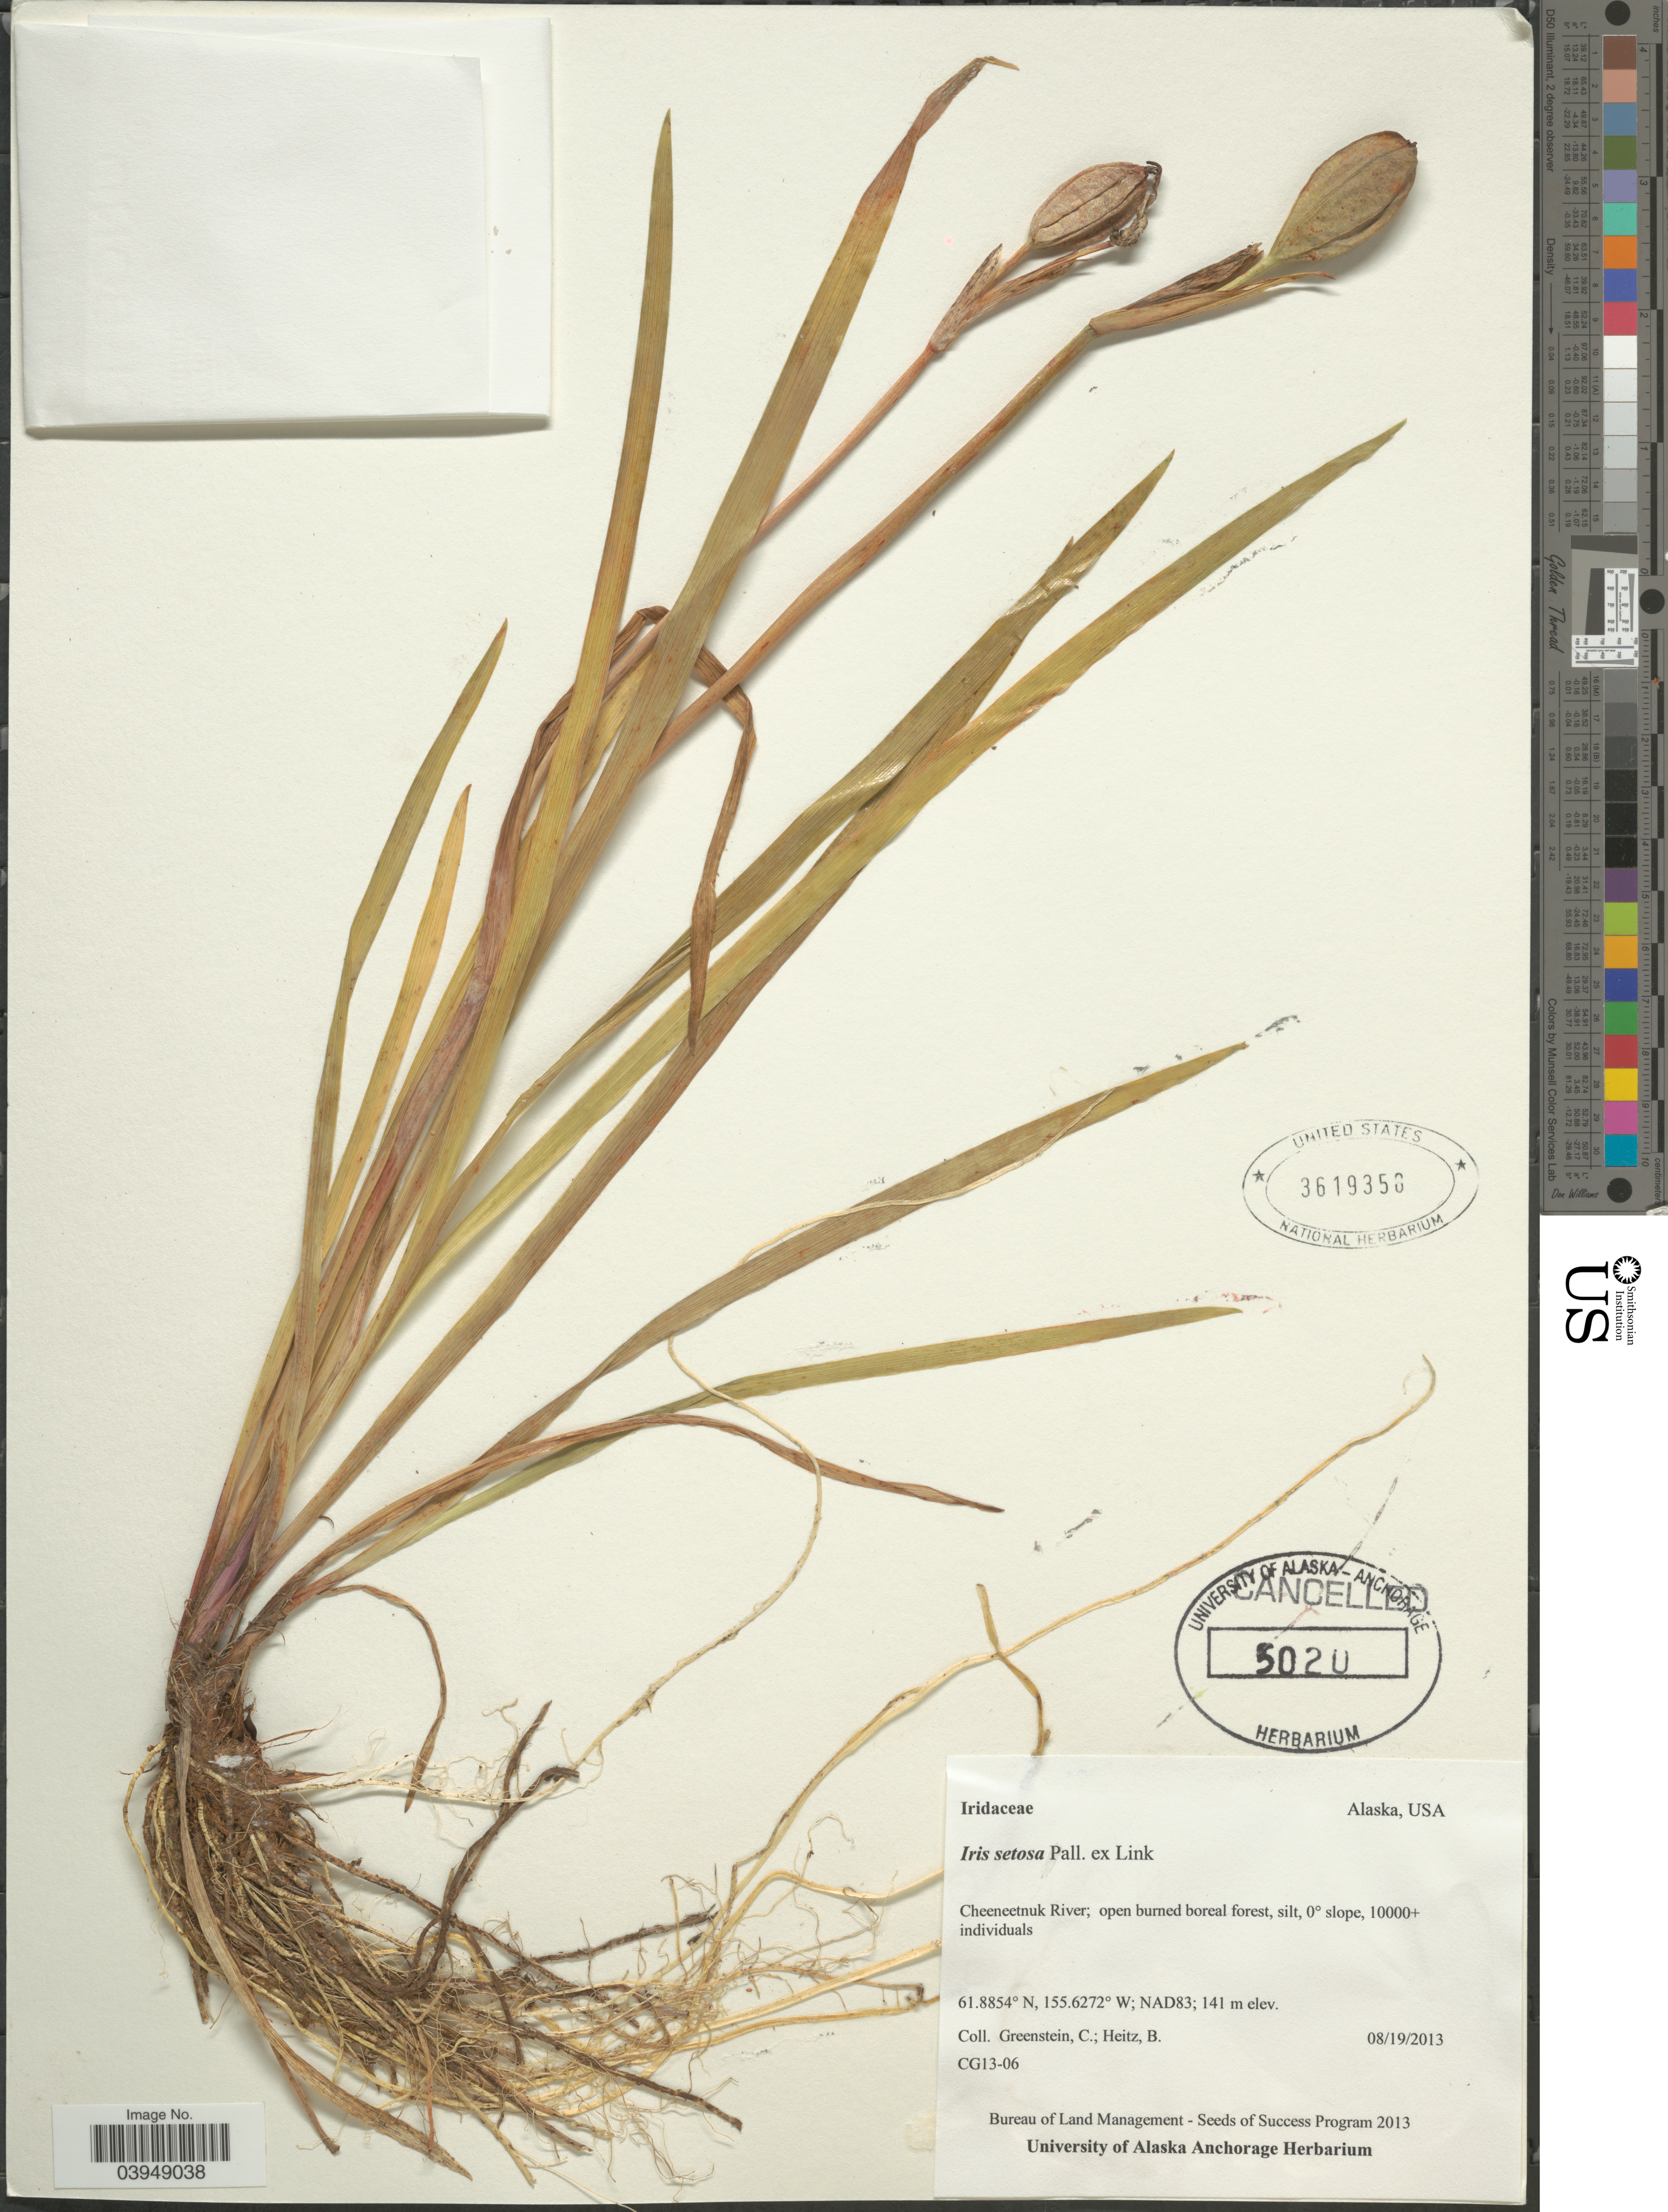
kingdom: Plantae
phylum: Tracheophyta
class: Liliopsida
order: Asparagales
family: Iridaceae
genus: Iris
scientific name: Iris setosa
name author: Pall. ex Link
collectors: C. Greenstein & B. Heitz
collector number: CG13-06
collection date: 2013-08-19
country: United States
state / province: Alaska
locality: Cheeneetnuk River. NAD83.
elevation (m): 141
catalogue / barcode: US 3619350